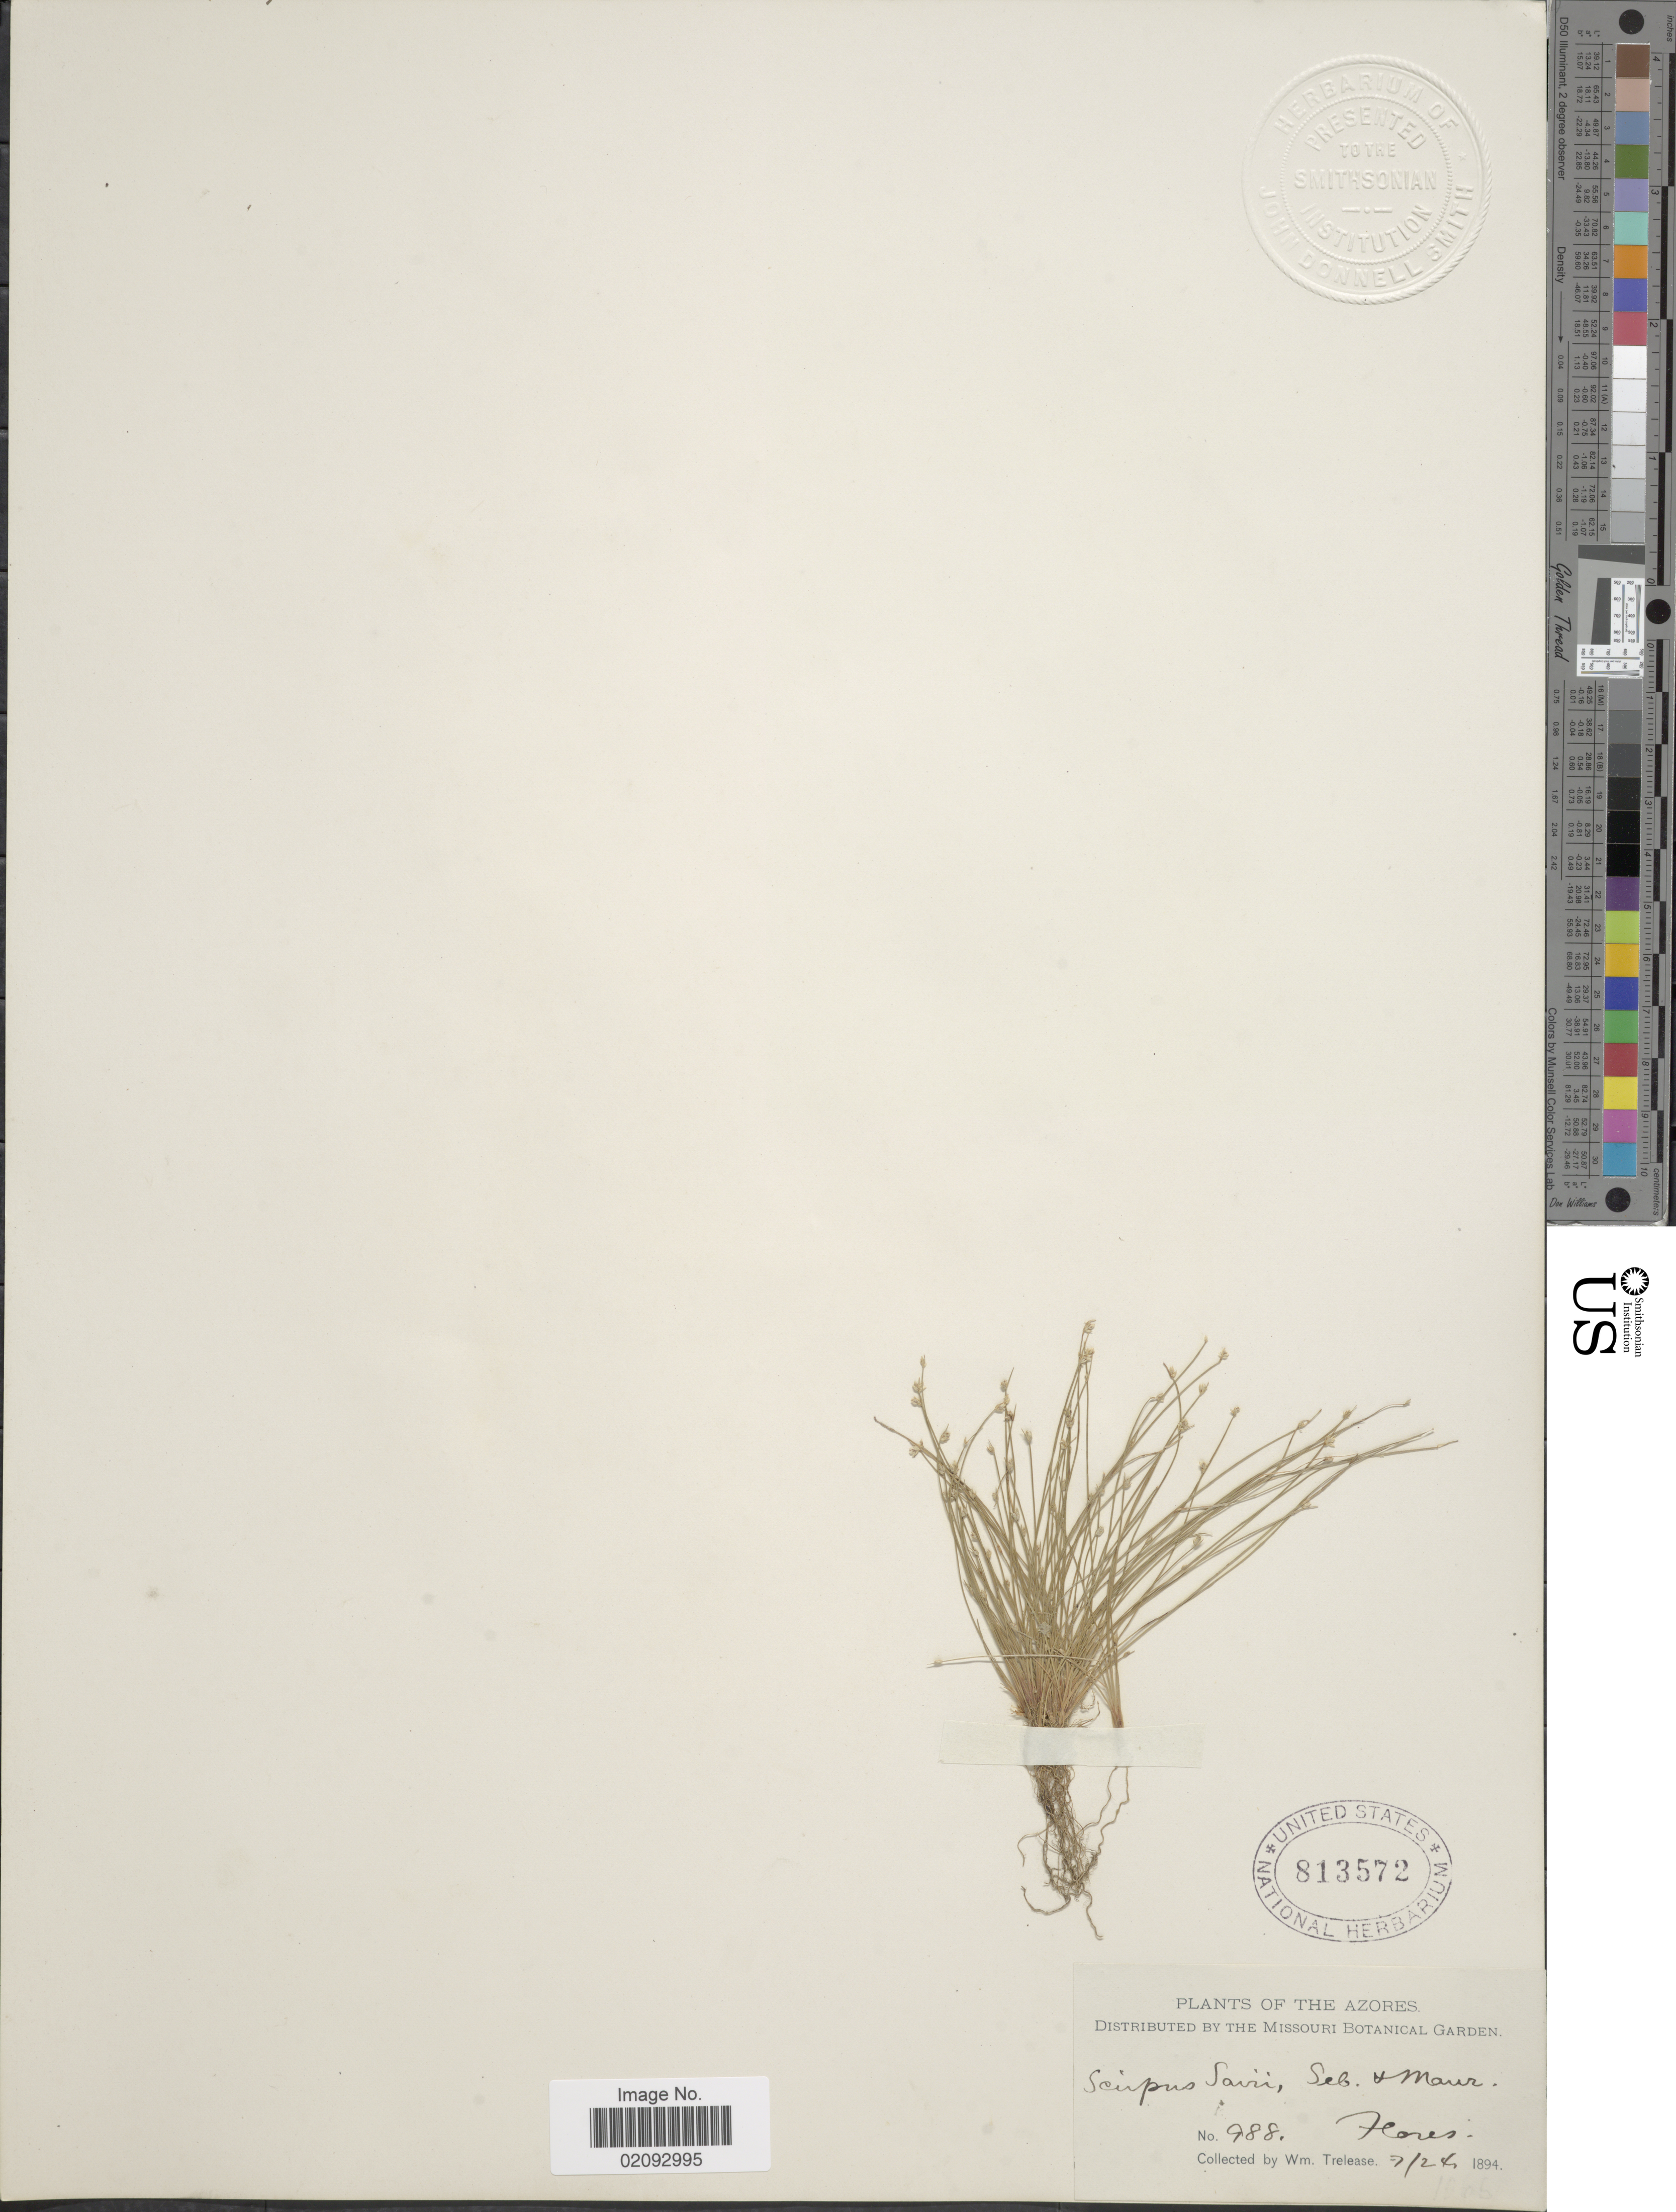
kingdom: Plantae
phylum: Tracheophyta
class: Liliopsida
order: Poales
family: Cyperaceae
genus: Isolepis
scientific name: Isolepis cernua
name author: (Vahl) Roem. & Schult.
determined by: Strong, Mark T., (BOT), Smithsonian Institution - National Museum of Natural History (UNITED STATES)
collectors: W. Trelease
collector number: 988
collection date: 1894-07-24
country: Portugal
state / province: Azores (Aut. Reg.)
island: Flores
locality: The Azores, Flores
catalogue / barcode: US 813572